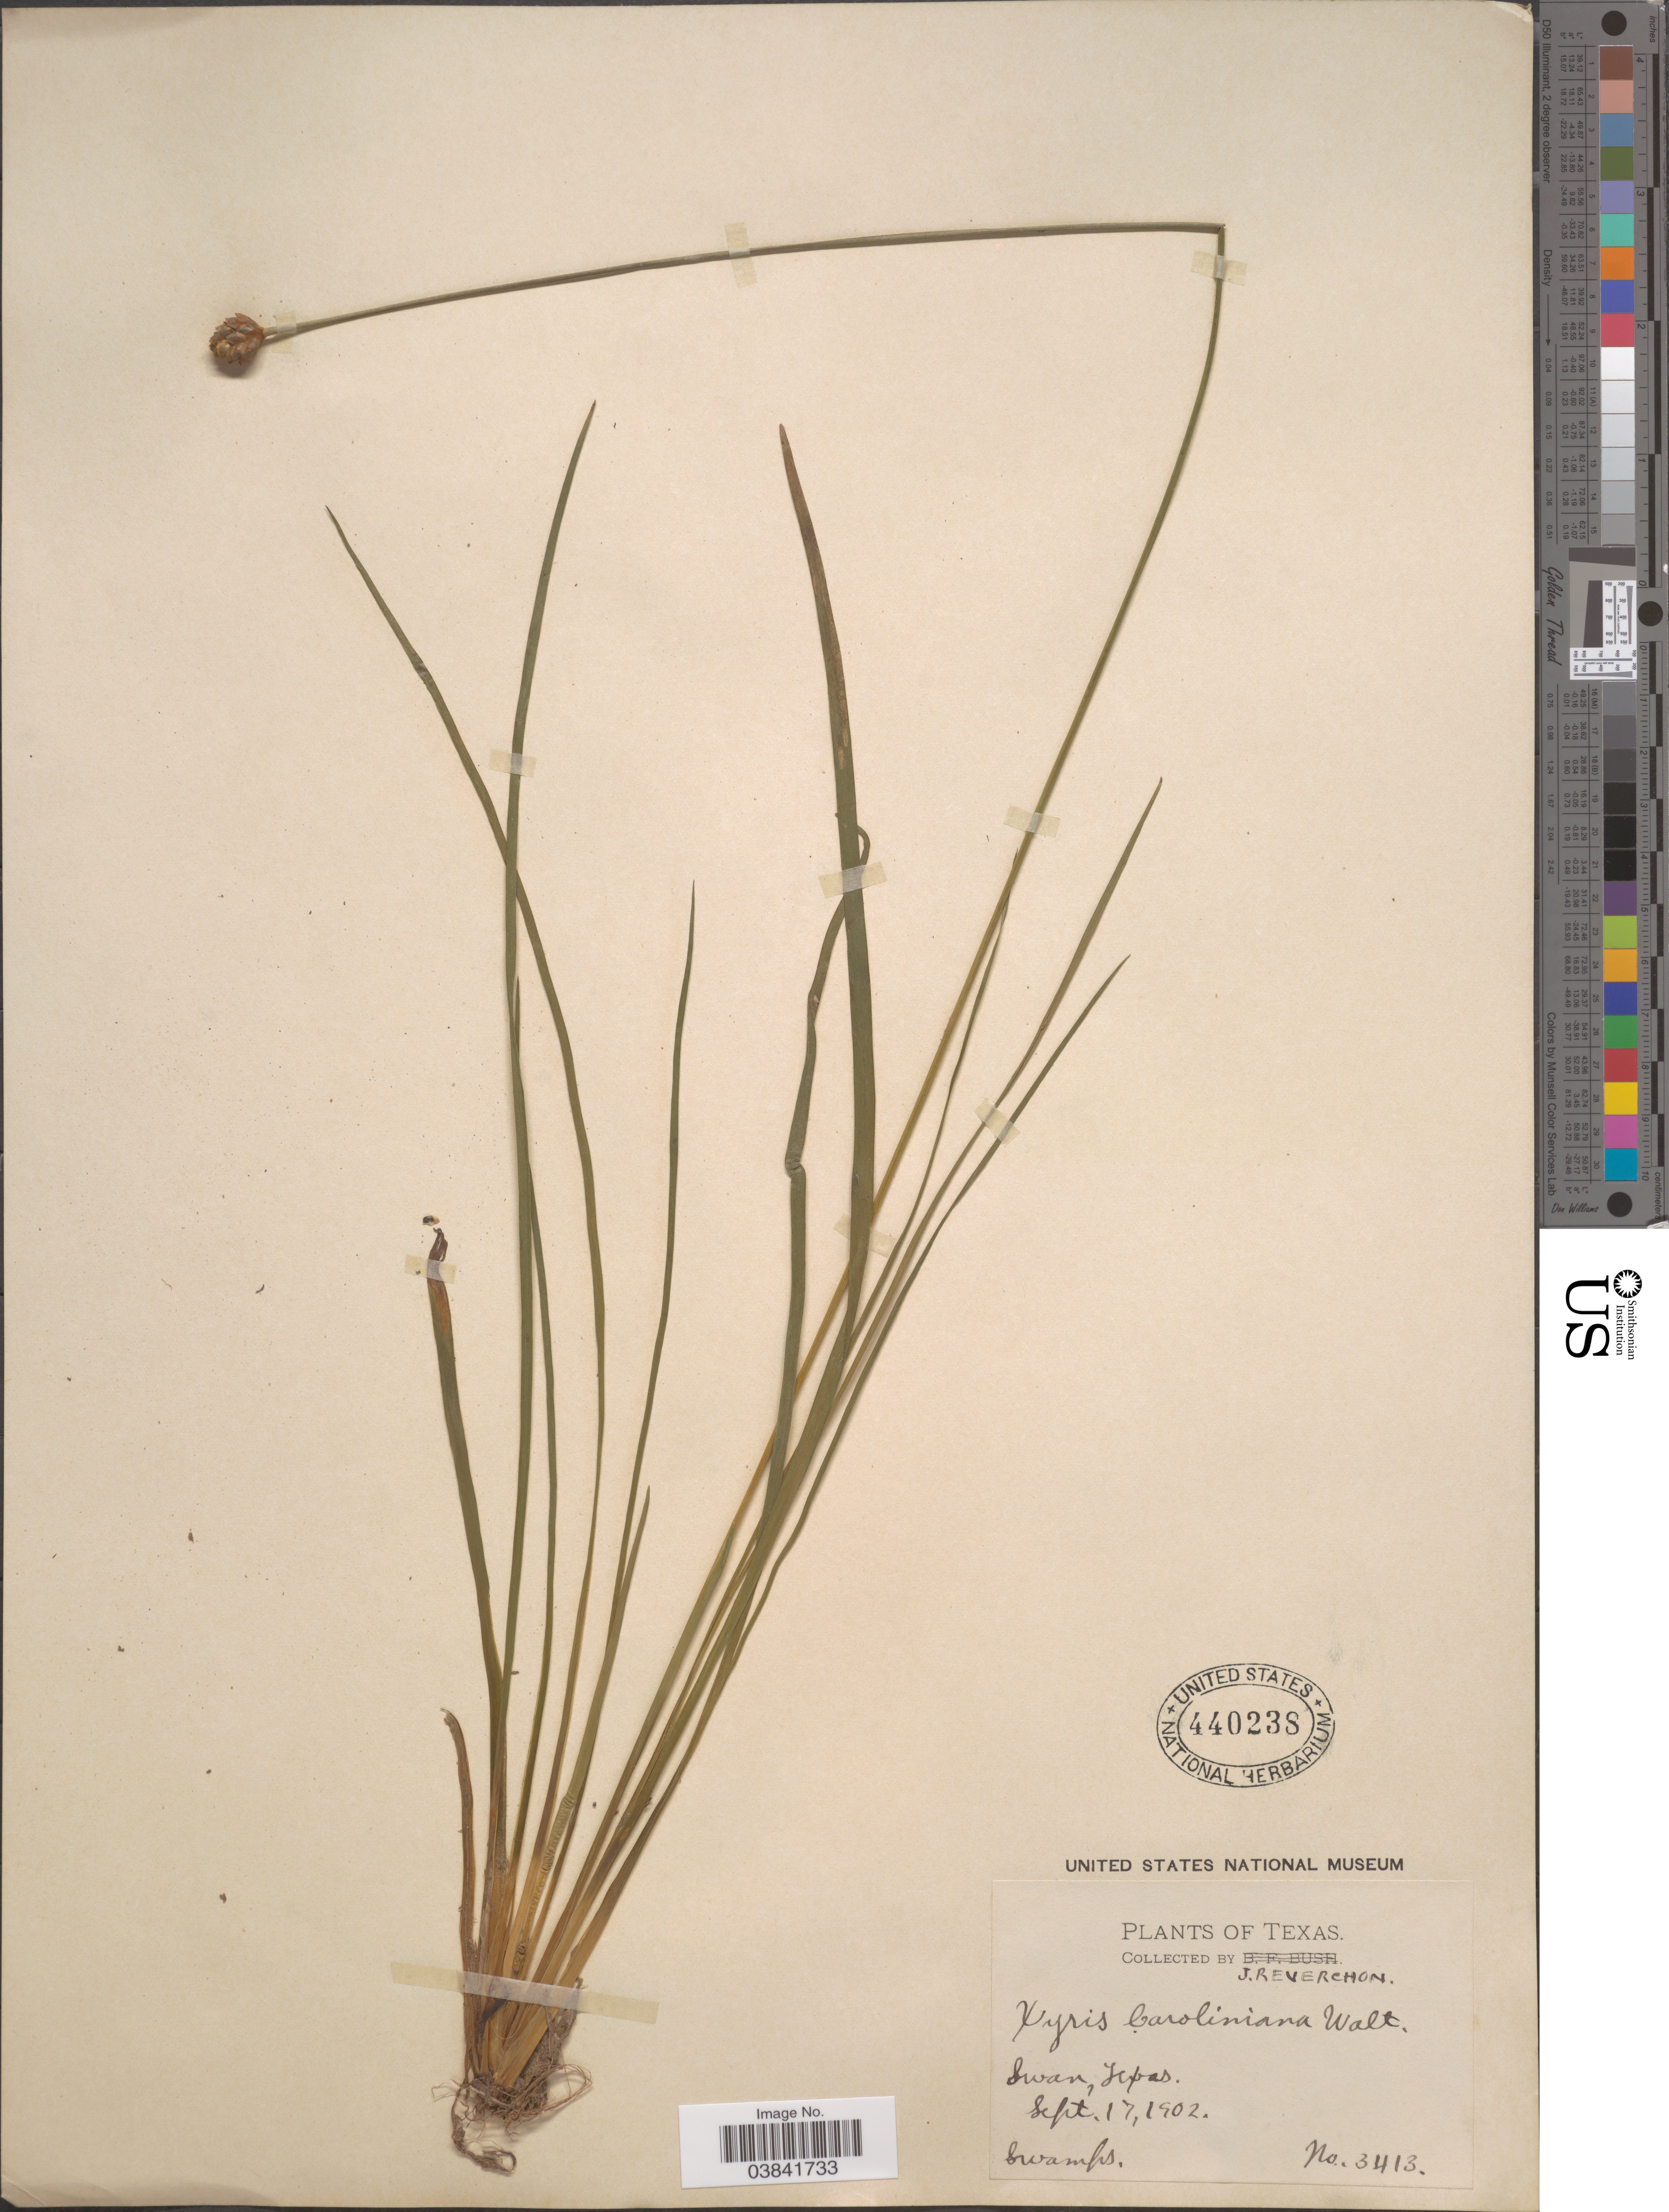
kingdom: Plantae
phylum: Tracheophyta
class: Liliopsida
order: Poales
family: Xyridaceae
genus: Xyris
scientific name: Xyris difformis var. difformis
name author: Chapm.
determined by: Kral, Robert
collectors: J. Reverchon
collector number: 3413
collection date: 1902-09-17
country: United States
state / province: Texas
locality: Swan.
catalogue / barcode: US 440238